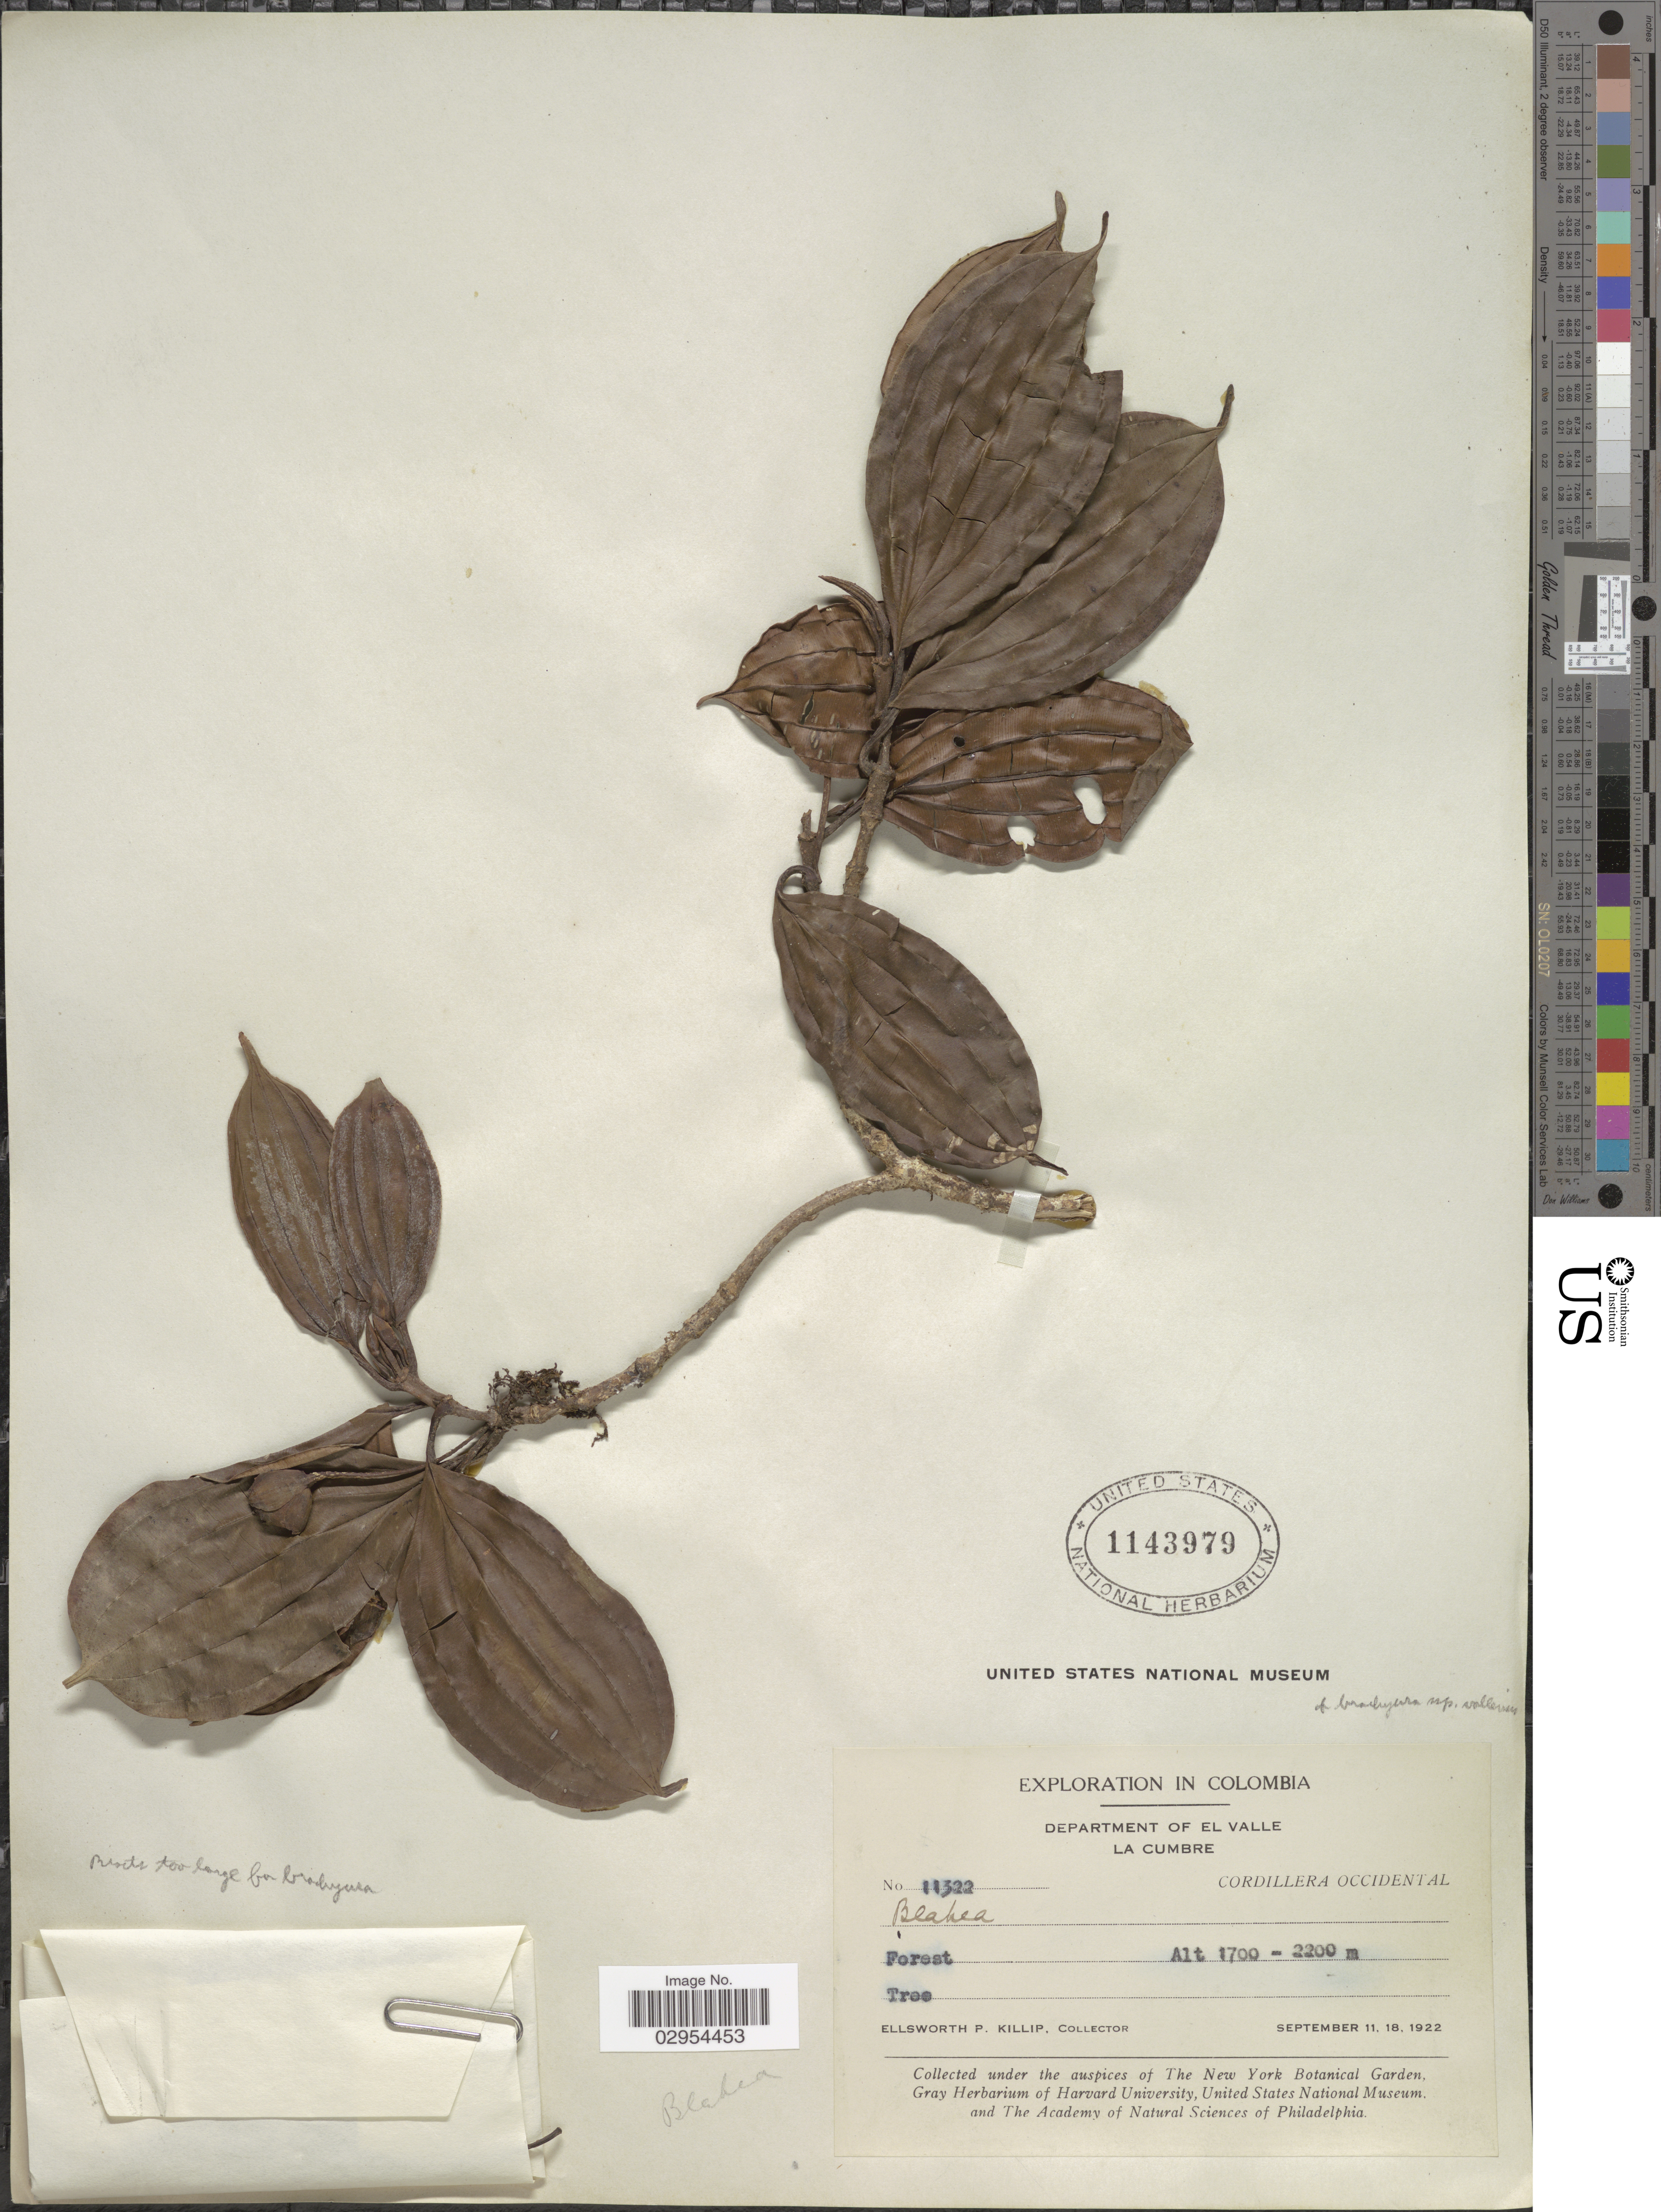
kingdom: Plantae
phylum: Tracheophyta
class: Magnoliopsida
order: Myrtales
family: Melastomataceae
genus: Topobea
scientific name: Topobea sp.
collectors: E. P. Killip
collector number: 11322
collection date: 1922-09-11/1922-09-18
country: Colombia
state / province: Valle del Cauca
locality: Department of El Valle, La Cumbre, Cordillera Occidental.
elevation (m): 1700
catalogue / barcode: US 1143979